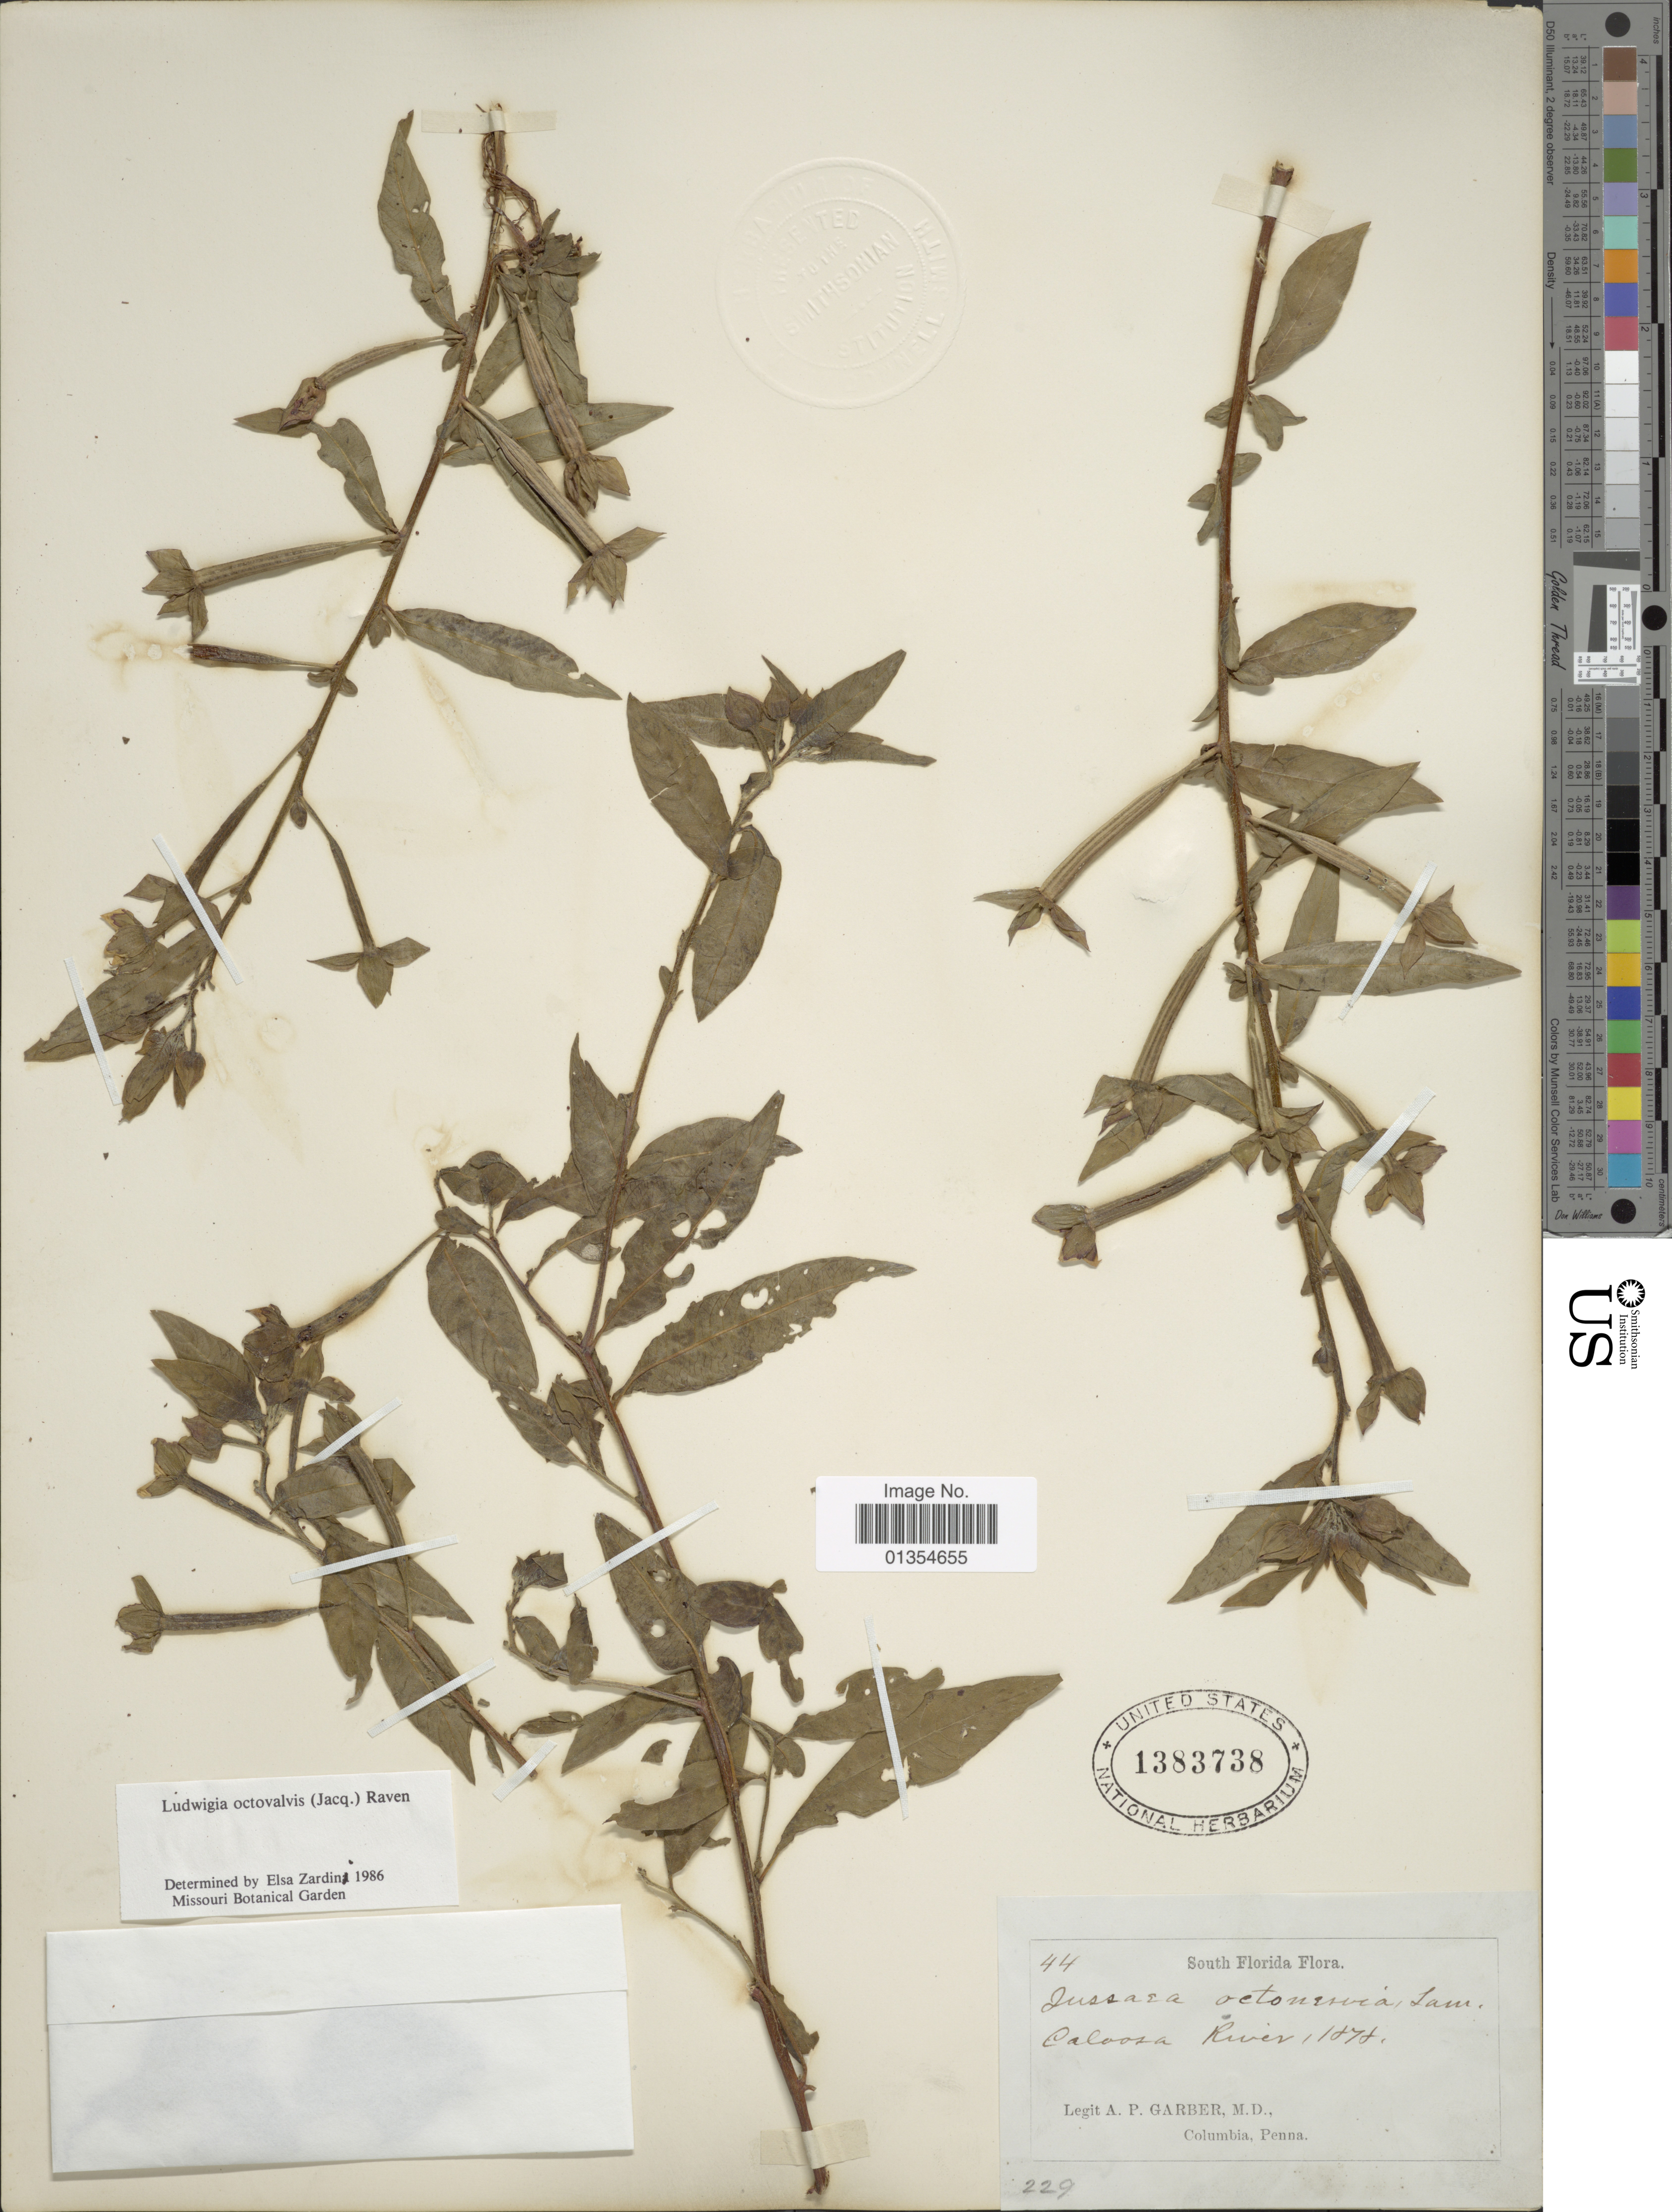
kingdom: Plantae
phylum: Tracheophyta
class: Magnoliopsida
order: Myrtales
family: Onagraceae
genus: Ludwigia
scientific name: Ludwigia octovalvis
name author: (Jacq.) P.H. Raven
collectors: A. P. Garber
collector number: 44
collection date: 1878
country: United States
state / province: Florida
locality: South Florida, Caloosa River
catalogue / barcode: US 1383738